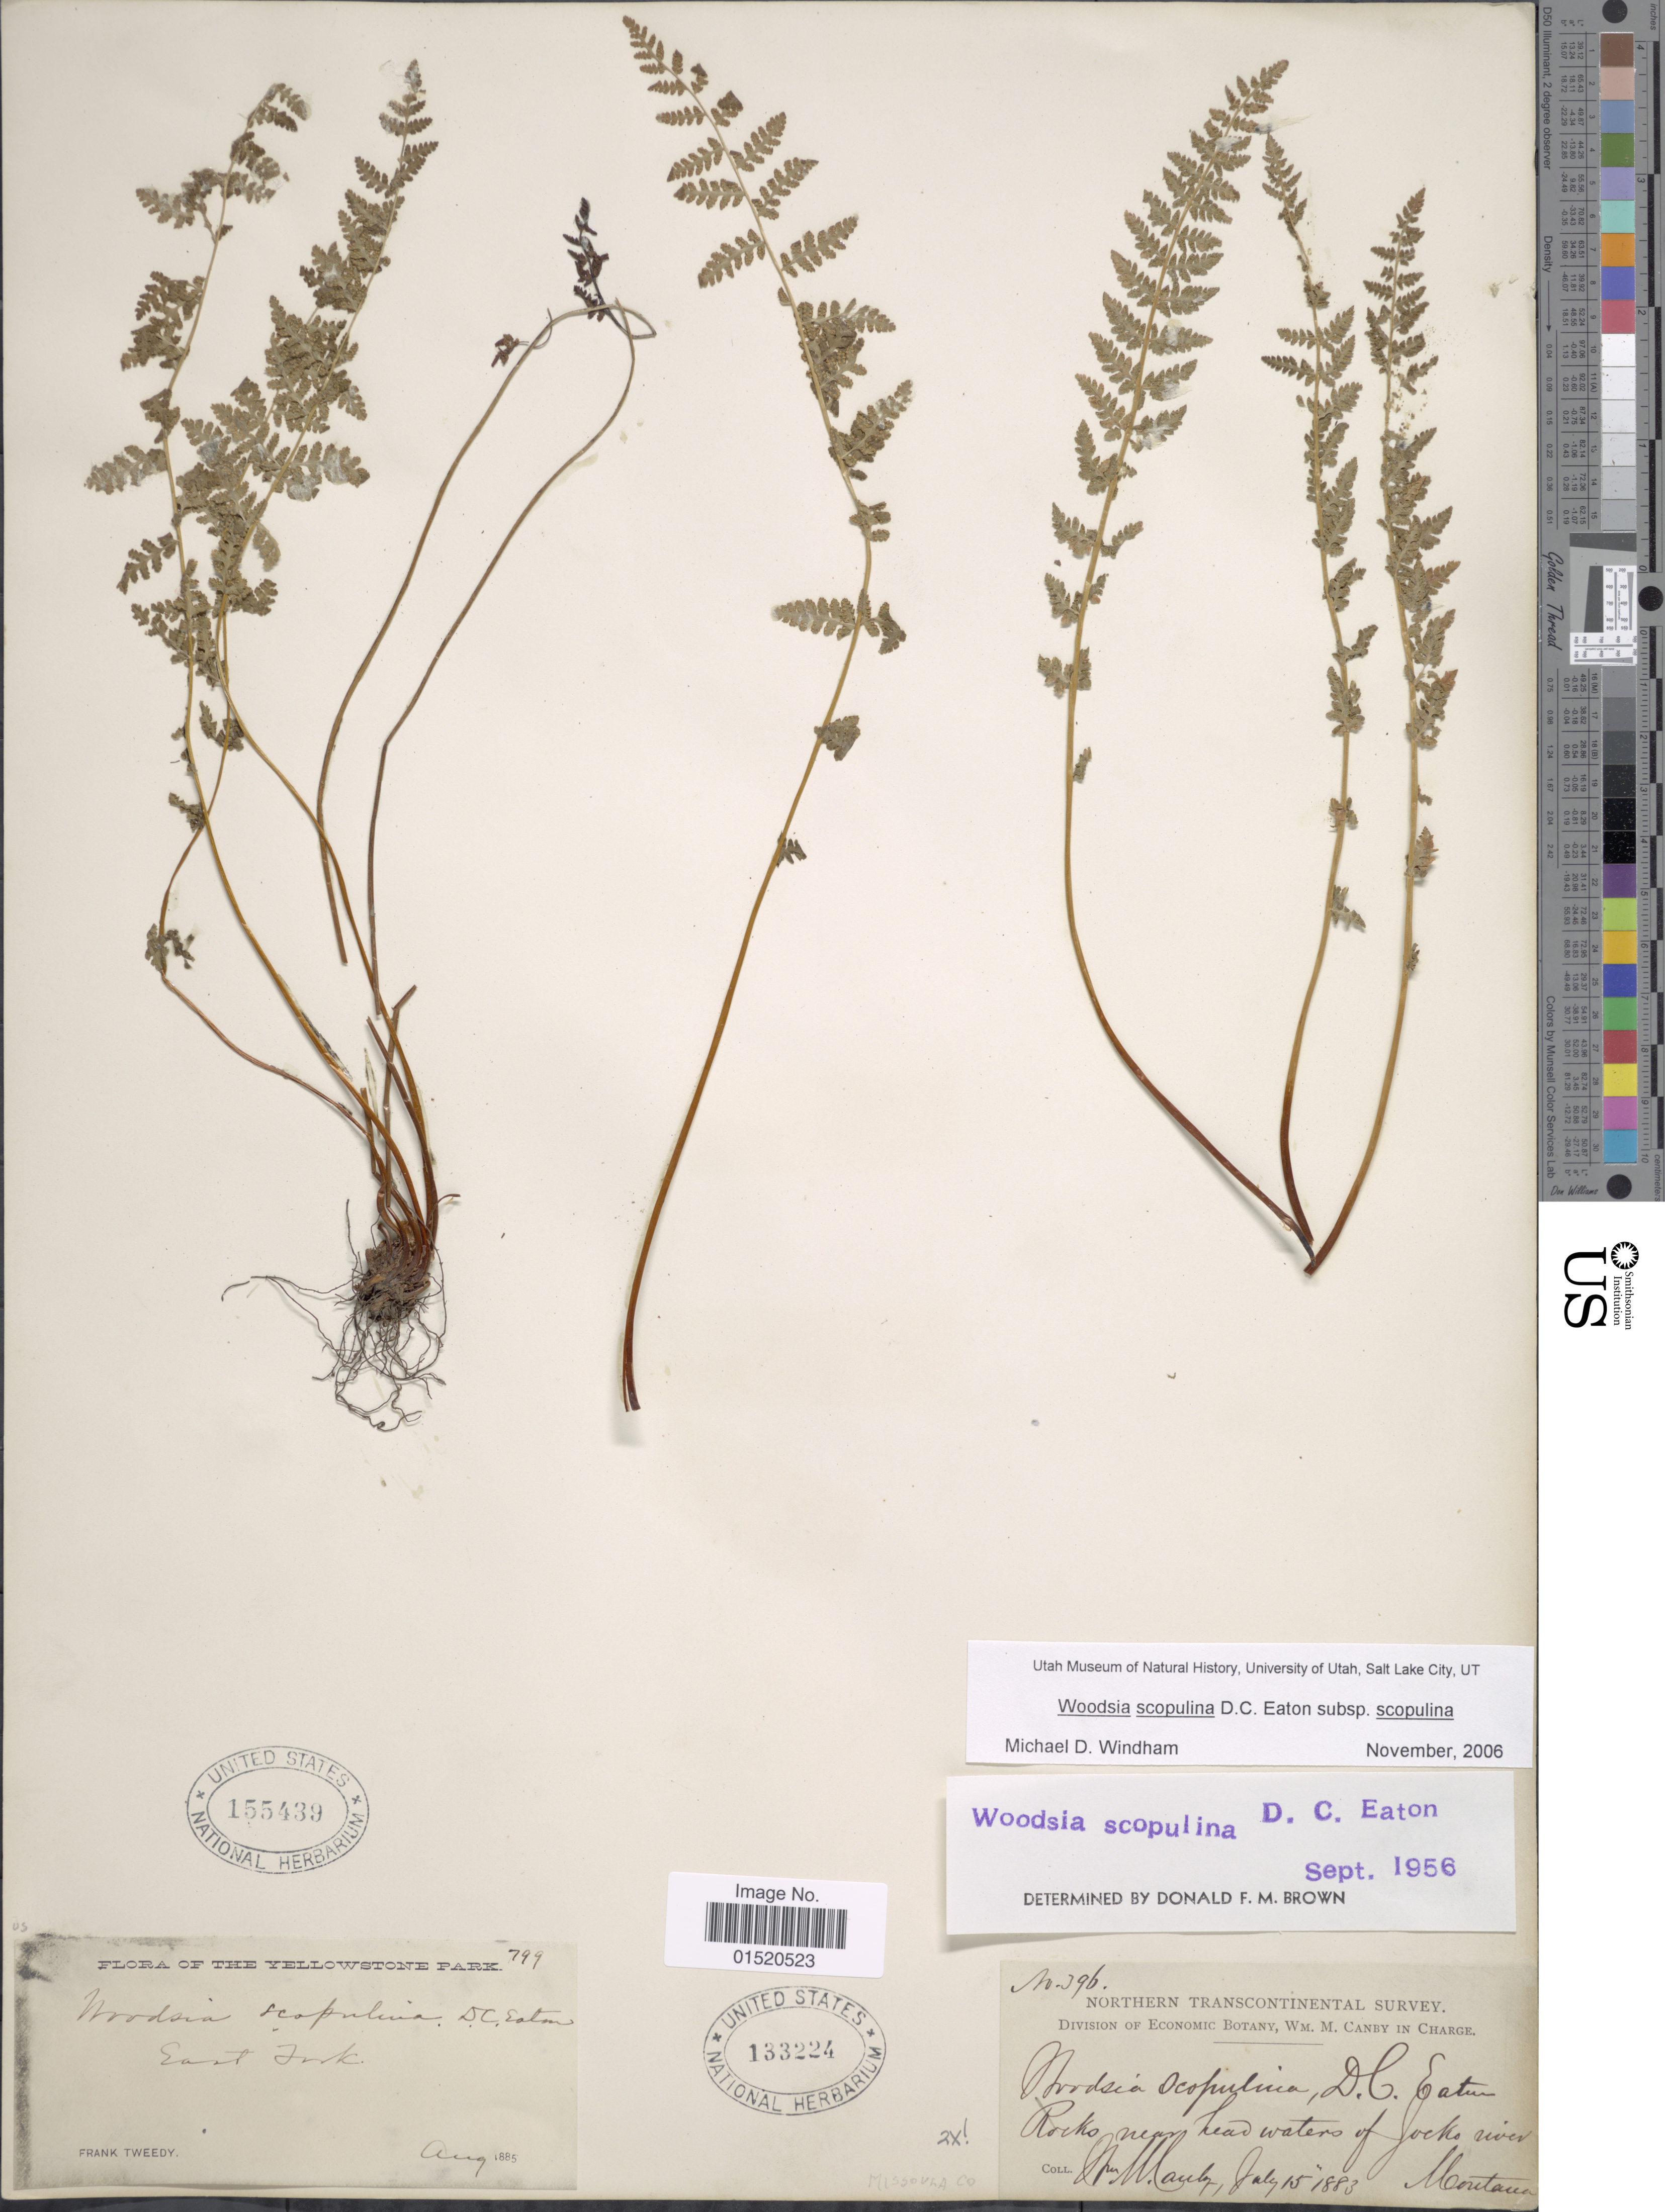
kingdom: Plantae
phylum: Tracheophyta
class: Polypodiopsida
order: Polypodiales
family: Woodsiaceae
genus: Woodsia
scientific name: Woodsia scopulina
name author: D.C. Eaton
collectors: W. M. Canby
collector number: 396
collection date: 1883-07-15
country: United States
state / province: Montana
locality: Rocks near headwaters of Jacks river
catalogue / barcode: US 133224